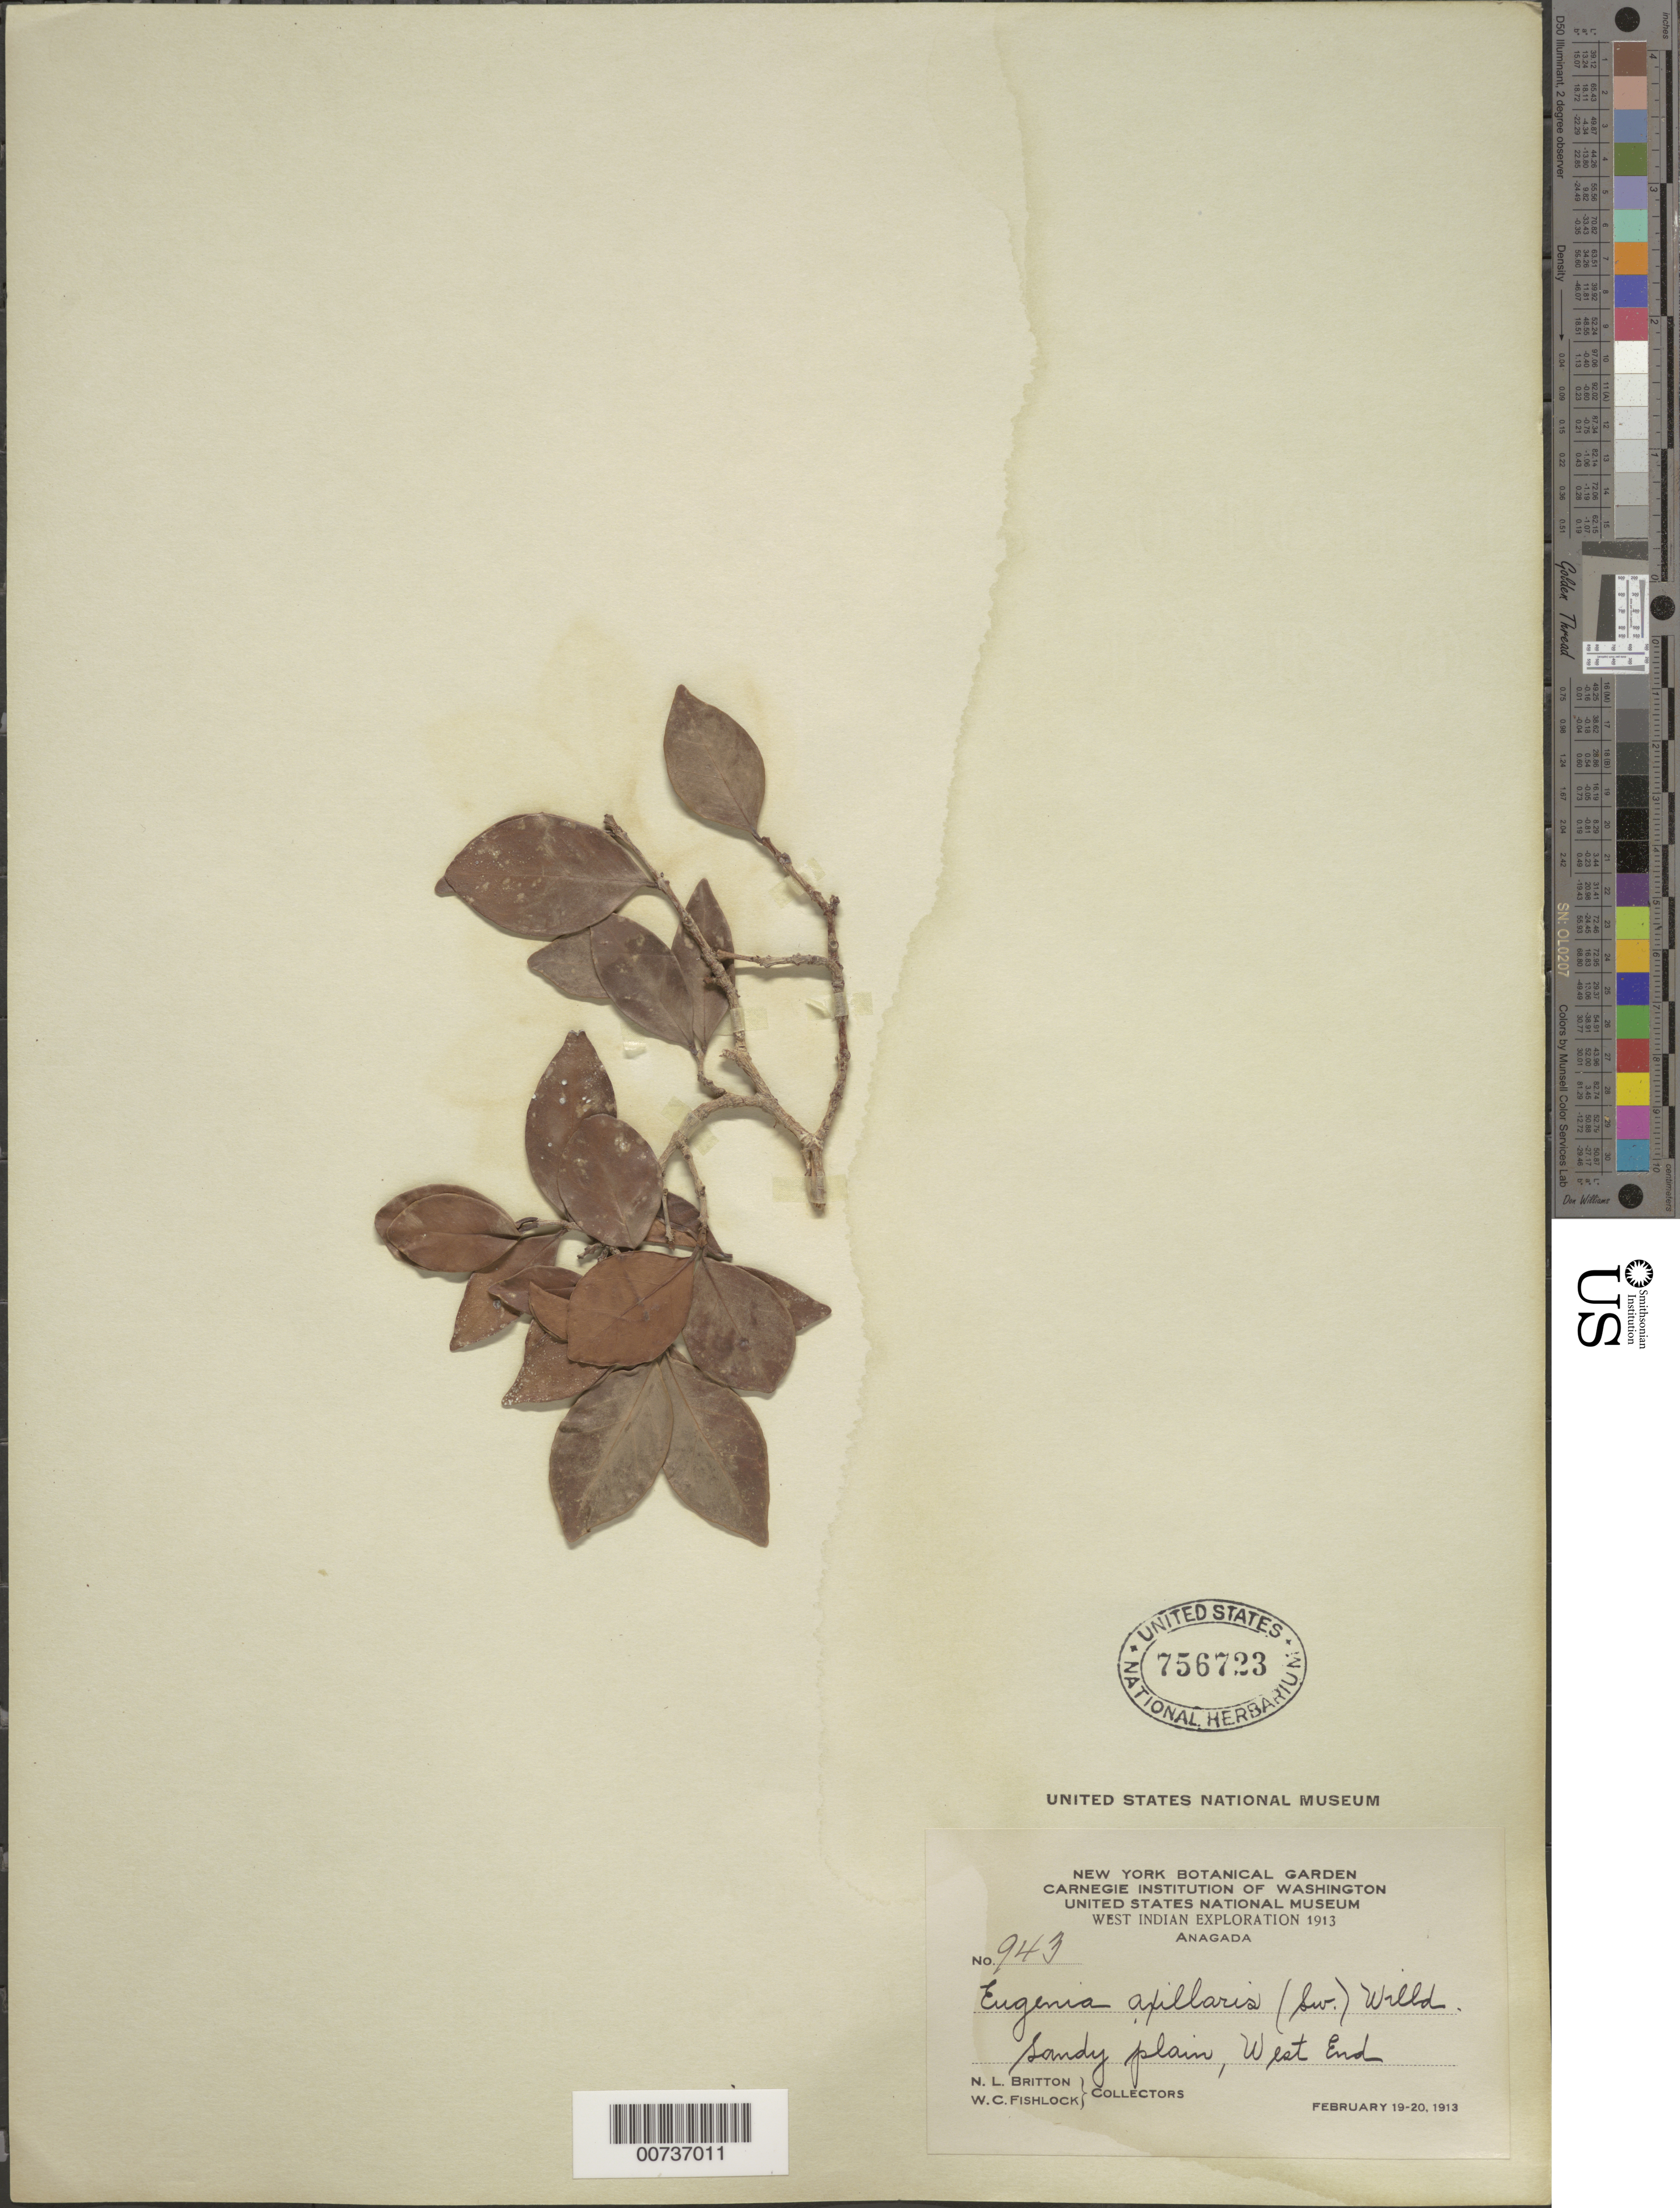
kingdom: Plantae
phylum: Tracheophyta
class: Magnoliopsida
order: Myrtales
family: Myrtaceae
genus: Eugenia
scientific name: Eugenia axillaris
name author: (Sw.) Willd.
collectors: N. Britton & W. Fishlock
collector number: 943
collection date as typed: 19 Feb 1913 to 20 Feb 1913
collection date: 1913-02-19/1913-02-20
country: British Virgin Islands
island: Anegada I.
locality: West End.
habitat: Sandy plain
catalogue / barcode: US 756723